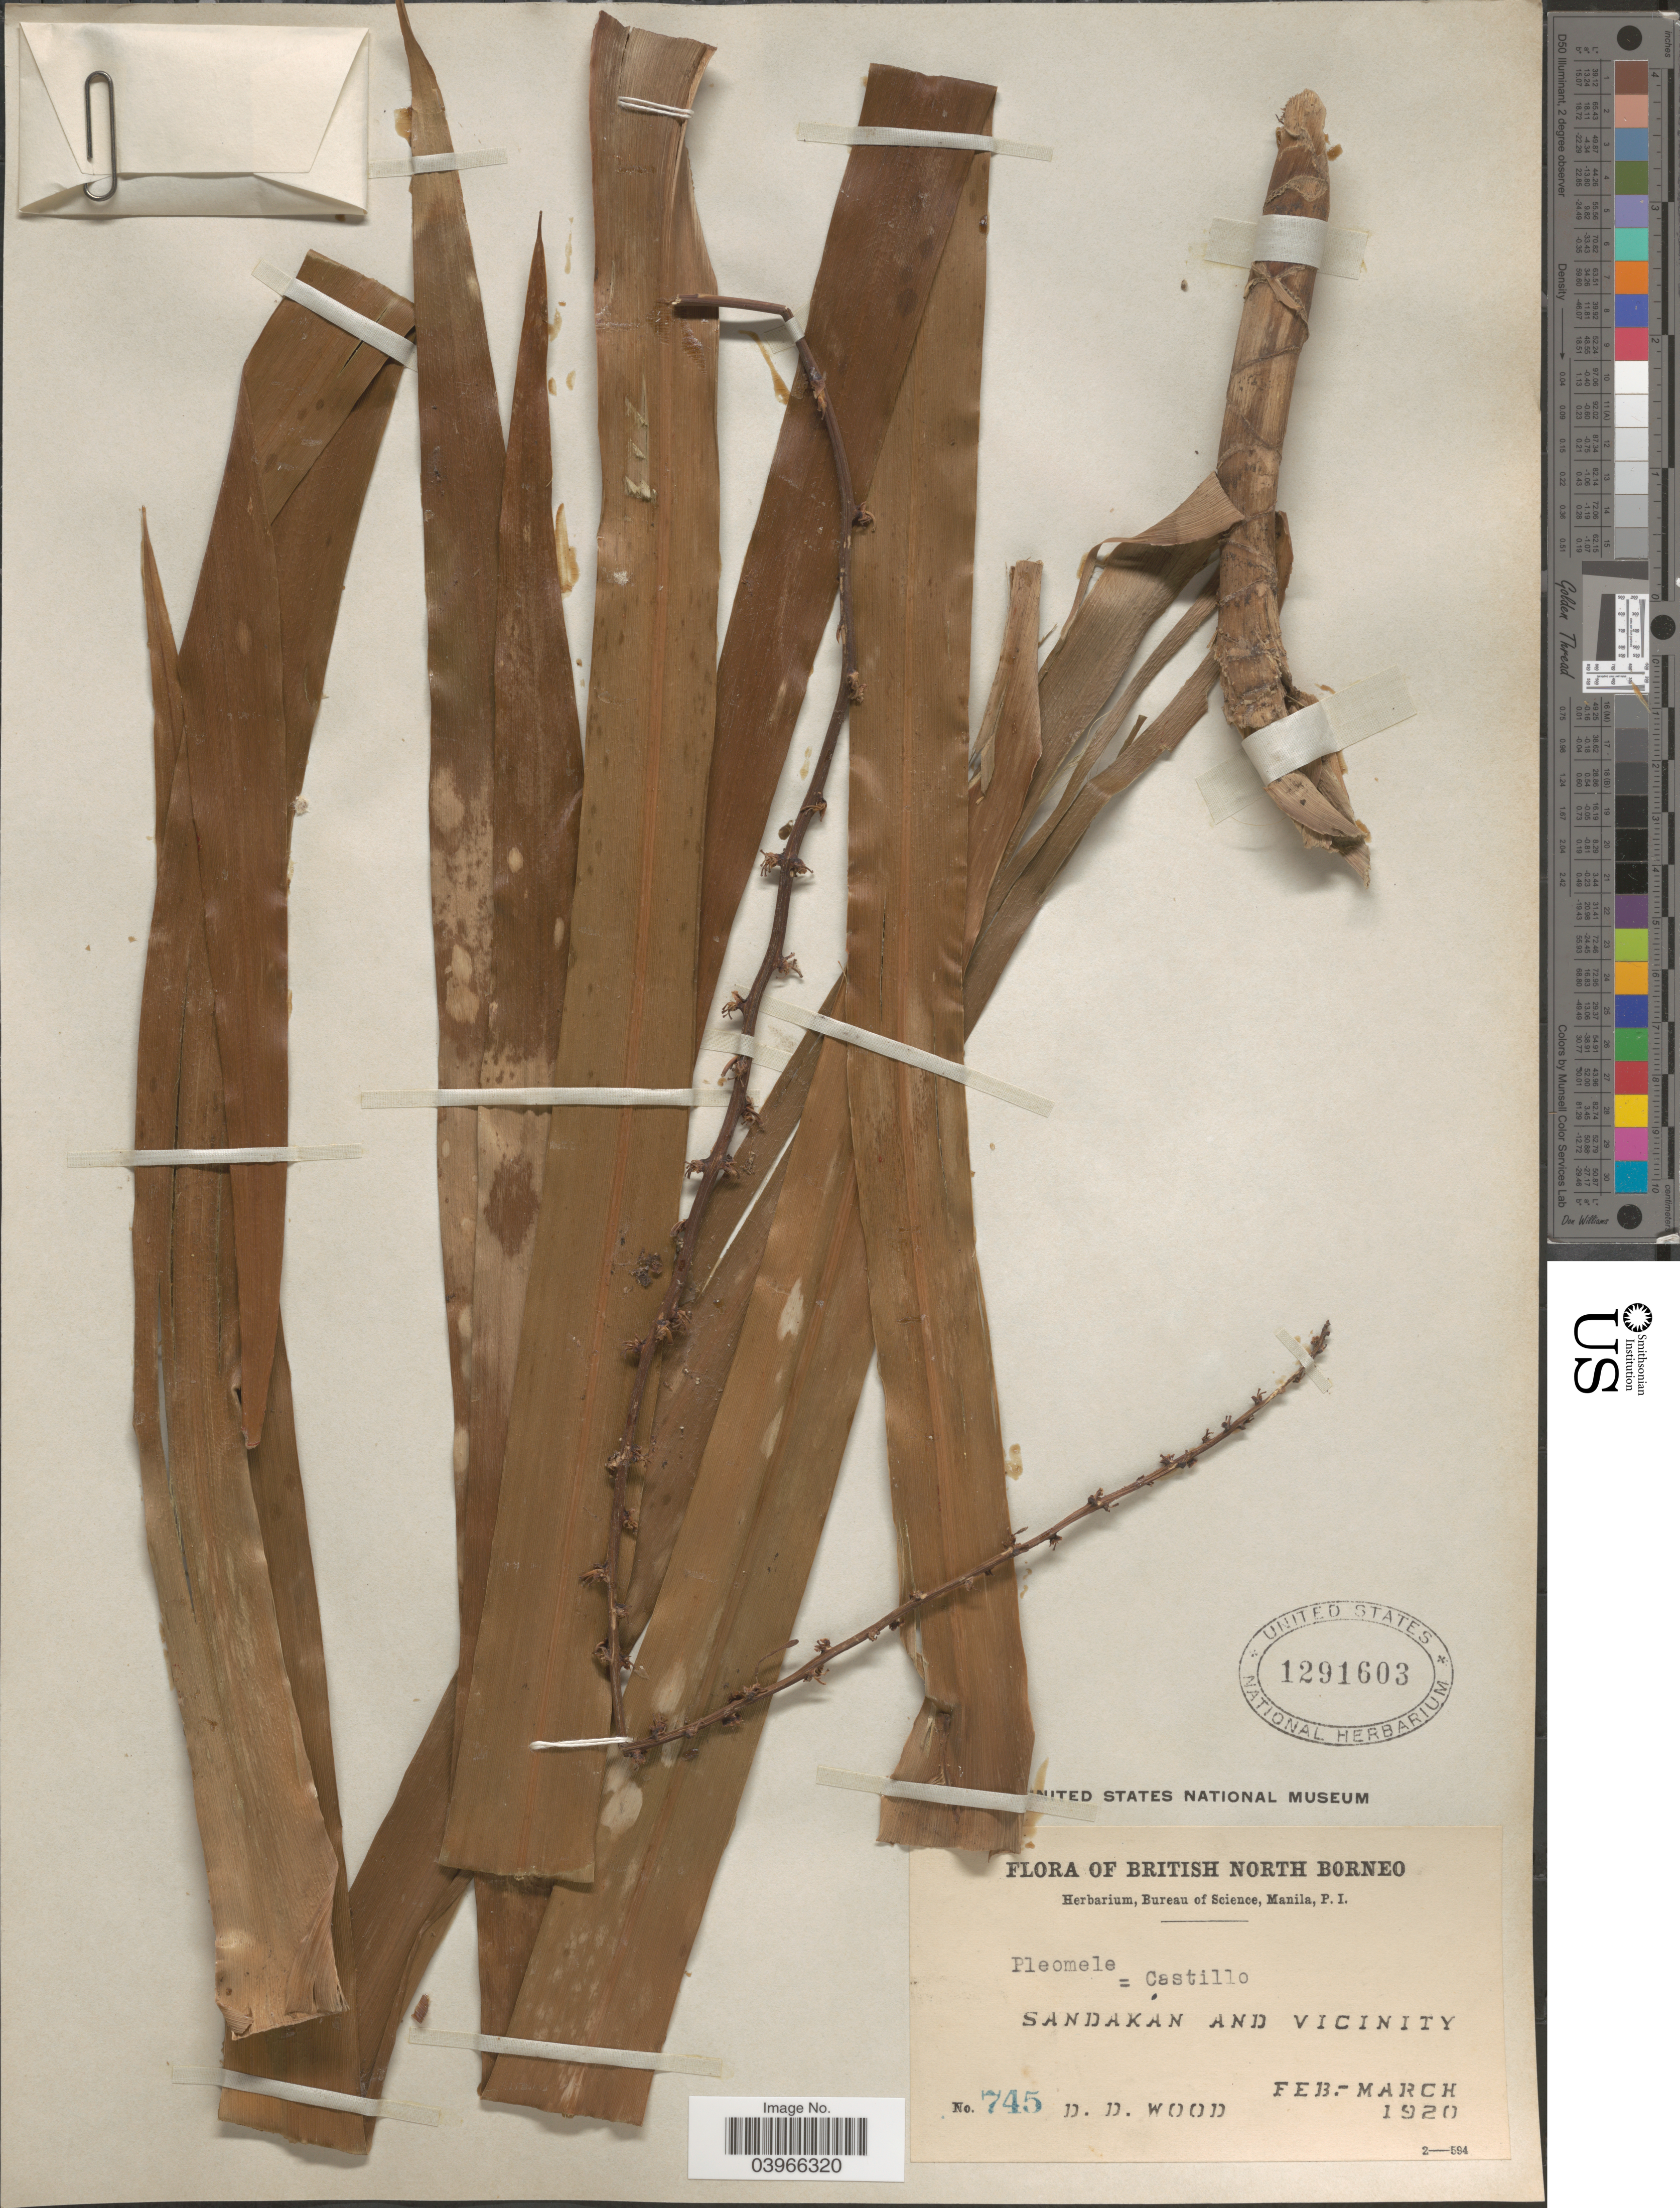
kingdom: Plantae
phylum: Tracheophyta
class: Liliopsida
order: Asparagales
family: Asparagaceae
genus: Dracaena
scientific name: Dracaena sp.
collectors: D. Wood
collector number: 745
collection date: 1920-02/1920-03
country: Malaysia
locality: British North Borneo. Sandakan and Vicinity.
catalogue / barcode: US 1291603